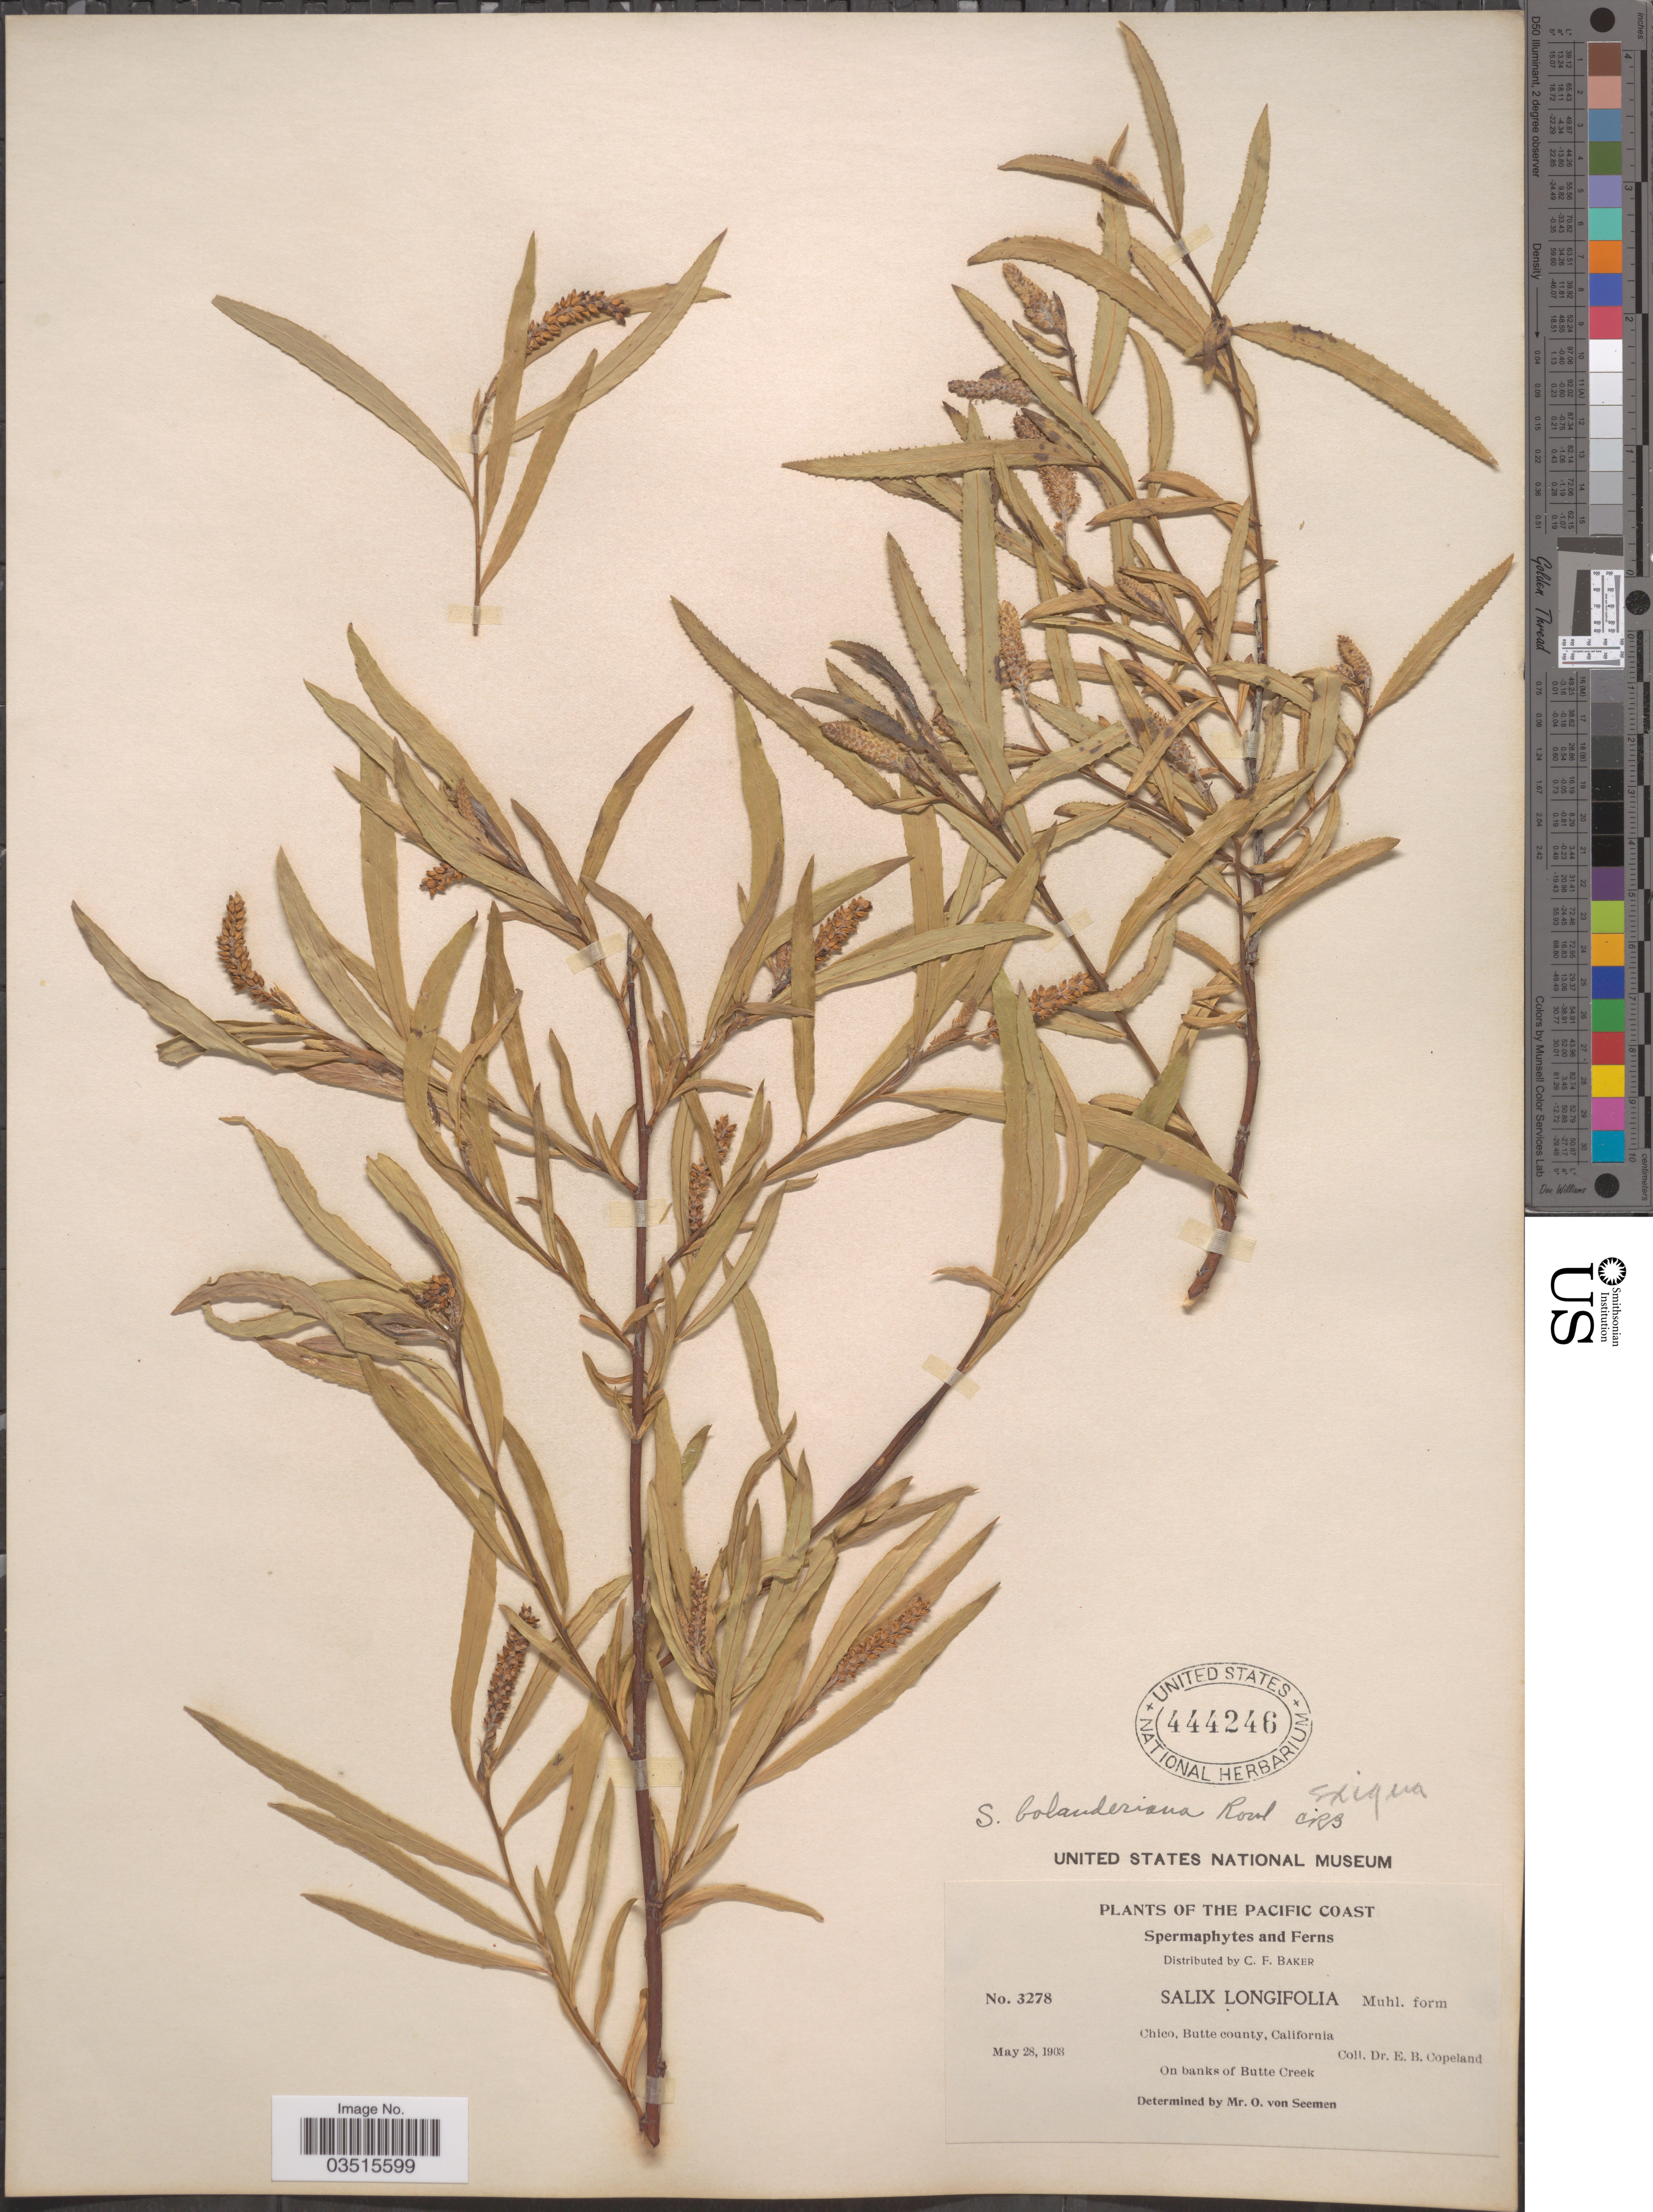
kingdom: Plantae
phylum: Tracheophyta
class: Magnoliopsida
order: Malpighiales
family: Salicaceae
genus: Salix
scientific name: Salix melanopsis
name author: Nutt.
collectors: C. F. Baker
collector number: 3278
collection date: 1903-05-28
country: United States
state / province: California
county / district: Butte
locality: The Pacific Coast. Chico, Butte county. On banks of Butte Creek.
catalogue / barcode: US 444246